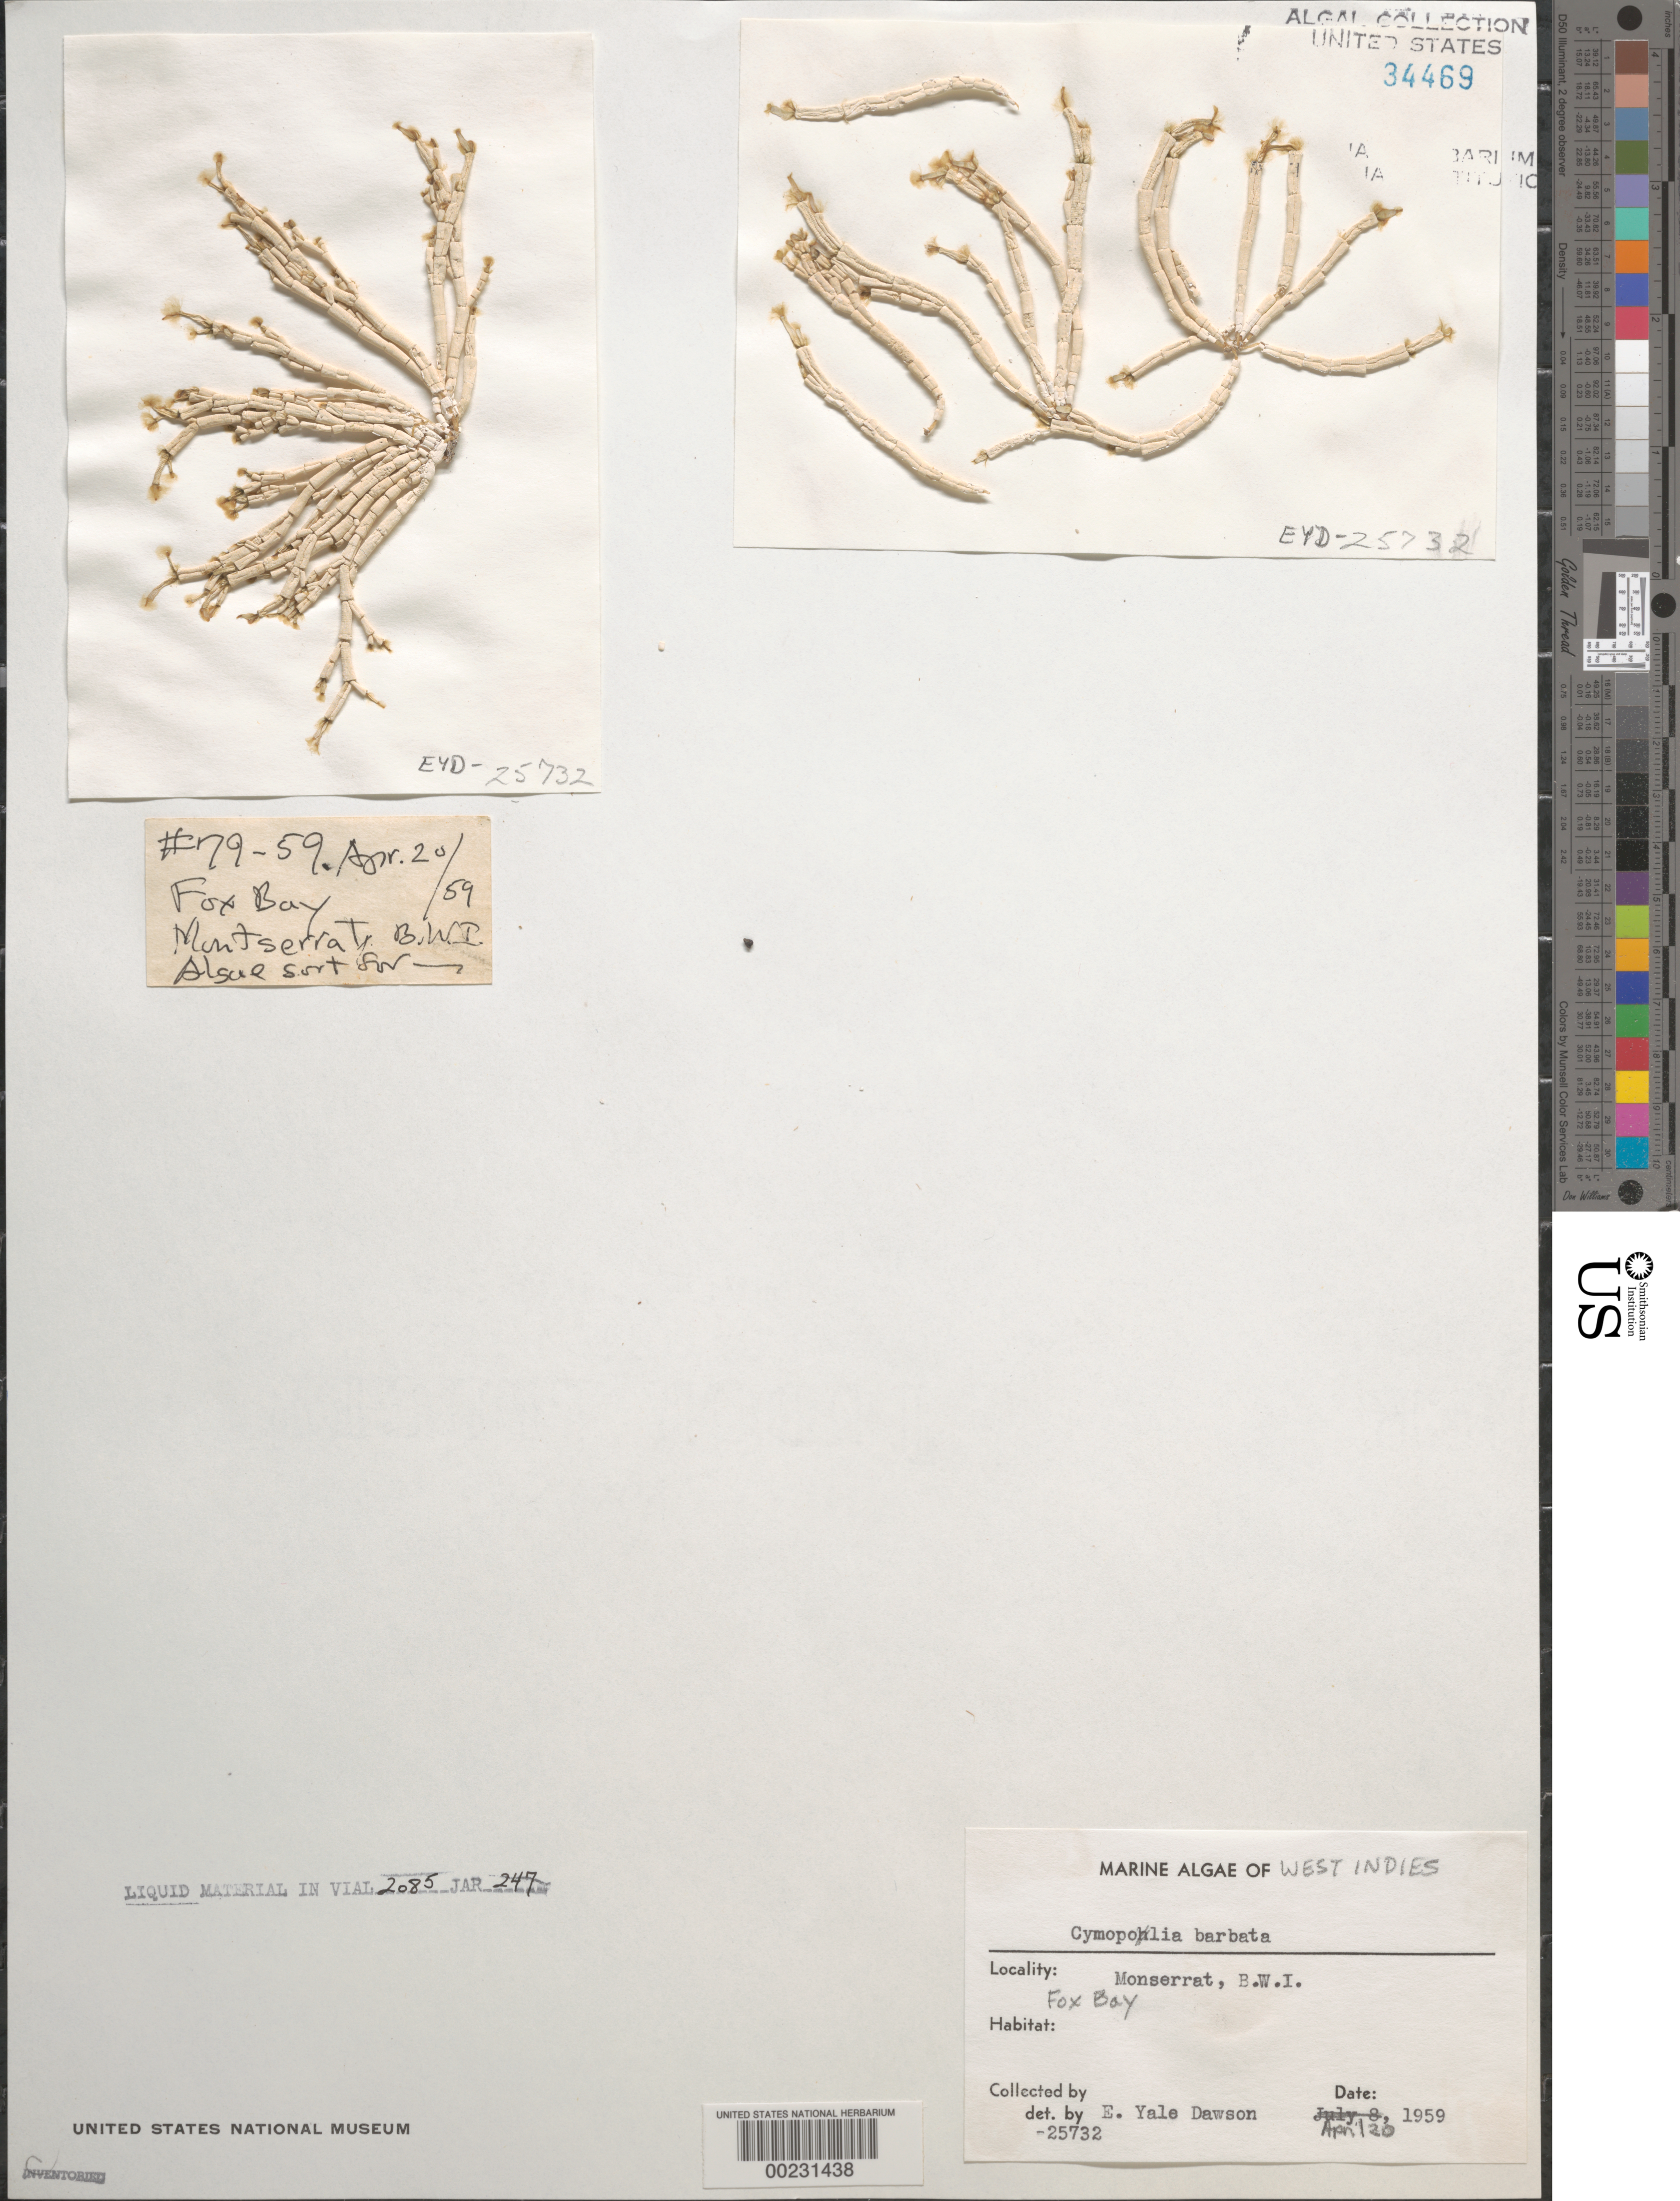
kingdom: Plantae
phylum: Chlorophyta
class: Ulvophyceae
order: Dasycladales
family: Dasycladaceae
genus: Cymopolia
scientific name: Cymopolia barbata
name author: (L.) J.V.Lamouroux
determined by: Dawson, E. Y.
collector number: EYD 25732 & 79-59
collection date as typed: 20 Apr 1959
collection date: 1959-04-20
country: Montserrat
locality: Fox Bay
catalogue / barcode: US 34469